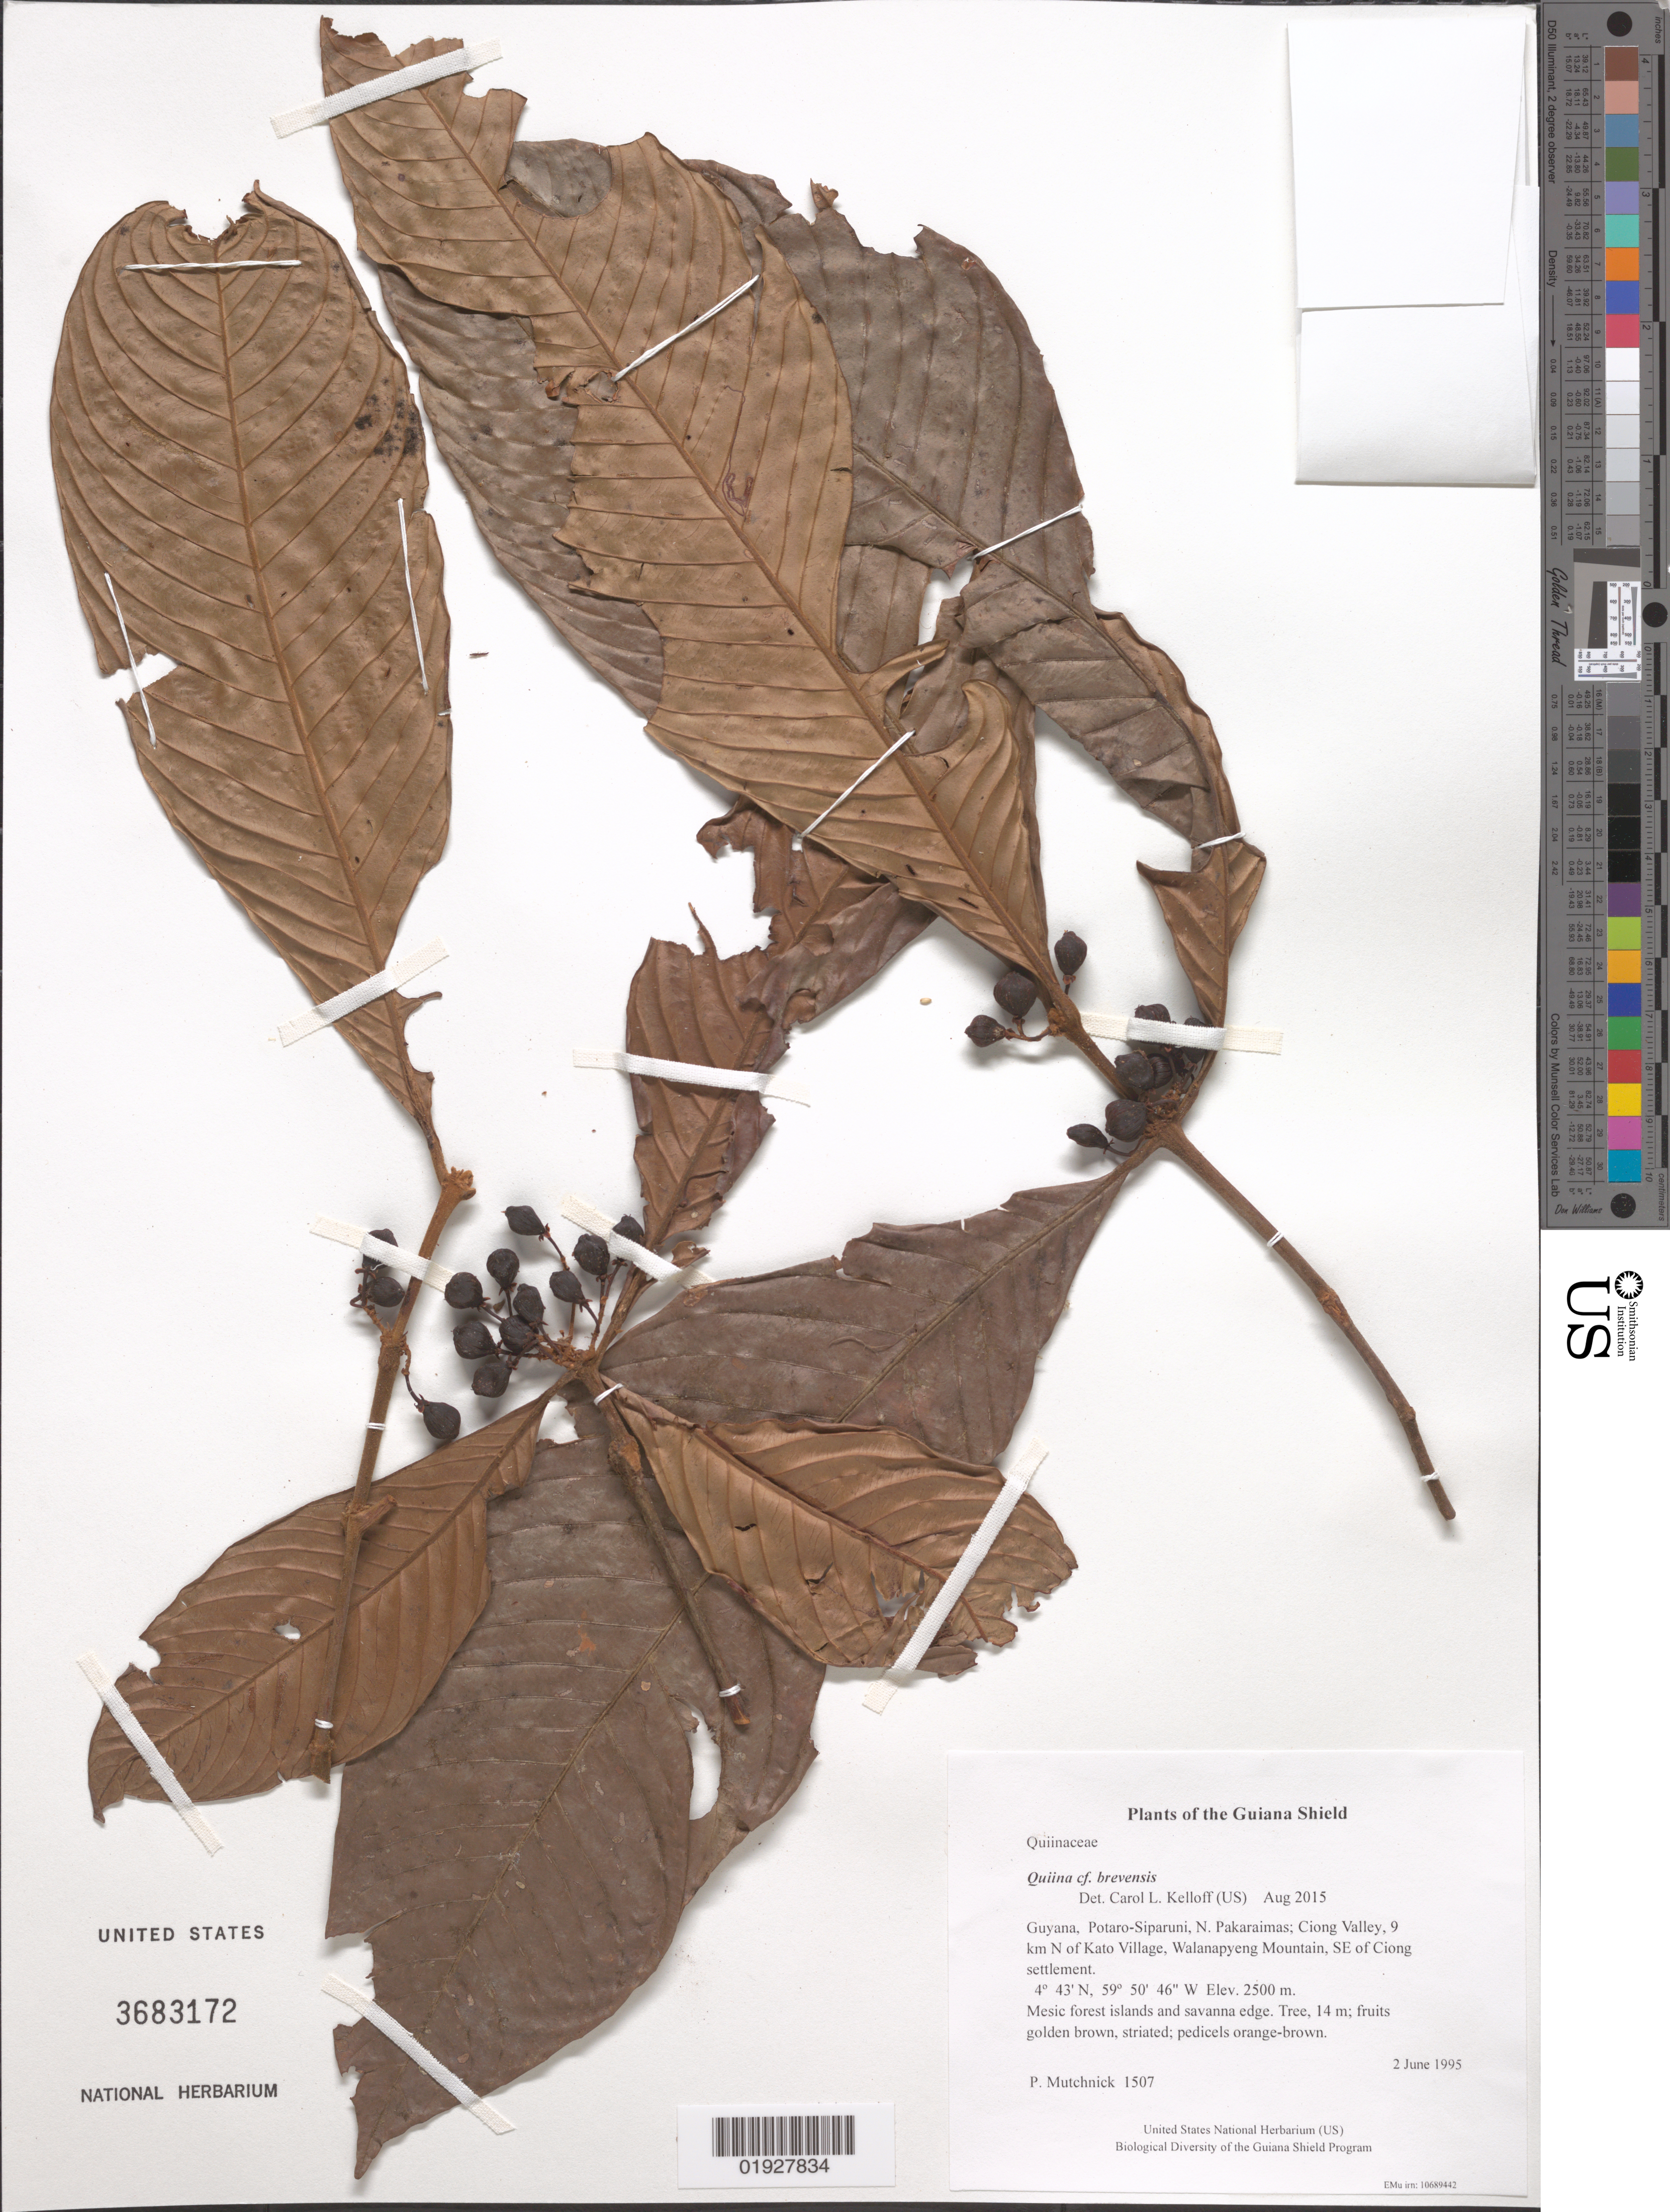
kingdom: Plantae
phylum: Tracheophyta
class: Magnoliopsida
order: Malpighiales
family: Quiinaceae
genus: Quiina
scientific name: Quiina brevensis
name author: Pires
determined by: Kelloff, Carol L., (US), Smithsonian Institution - National Museum of Natural History (UNITED STATES)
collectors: P. Mutchnick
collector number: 1507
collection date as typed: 2 June 1995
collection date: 1995-06-02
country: Guyana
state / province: Potaro-Siparuni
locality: N. Pakaraimas; Ciong Valley, 9 km N of Kato Village, Walanapyeng Mountain, SE of Ciong settlement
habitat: Mesic forest islands and savanna edge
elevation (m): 2500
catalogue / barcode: US 3683172